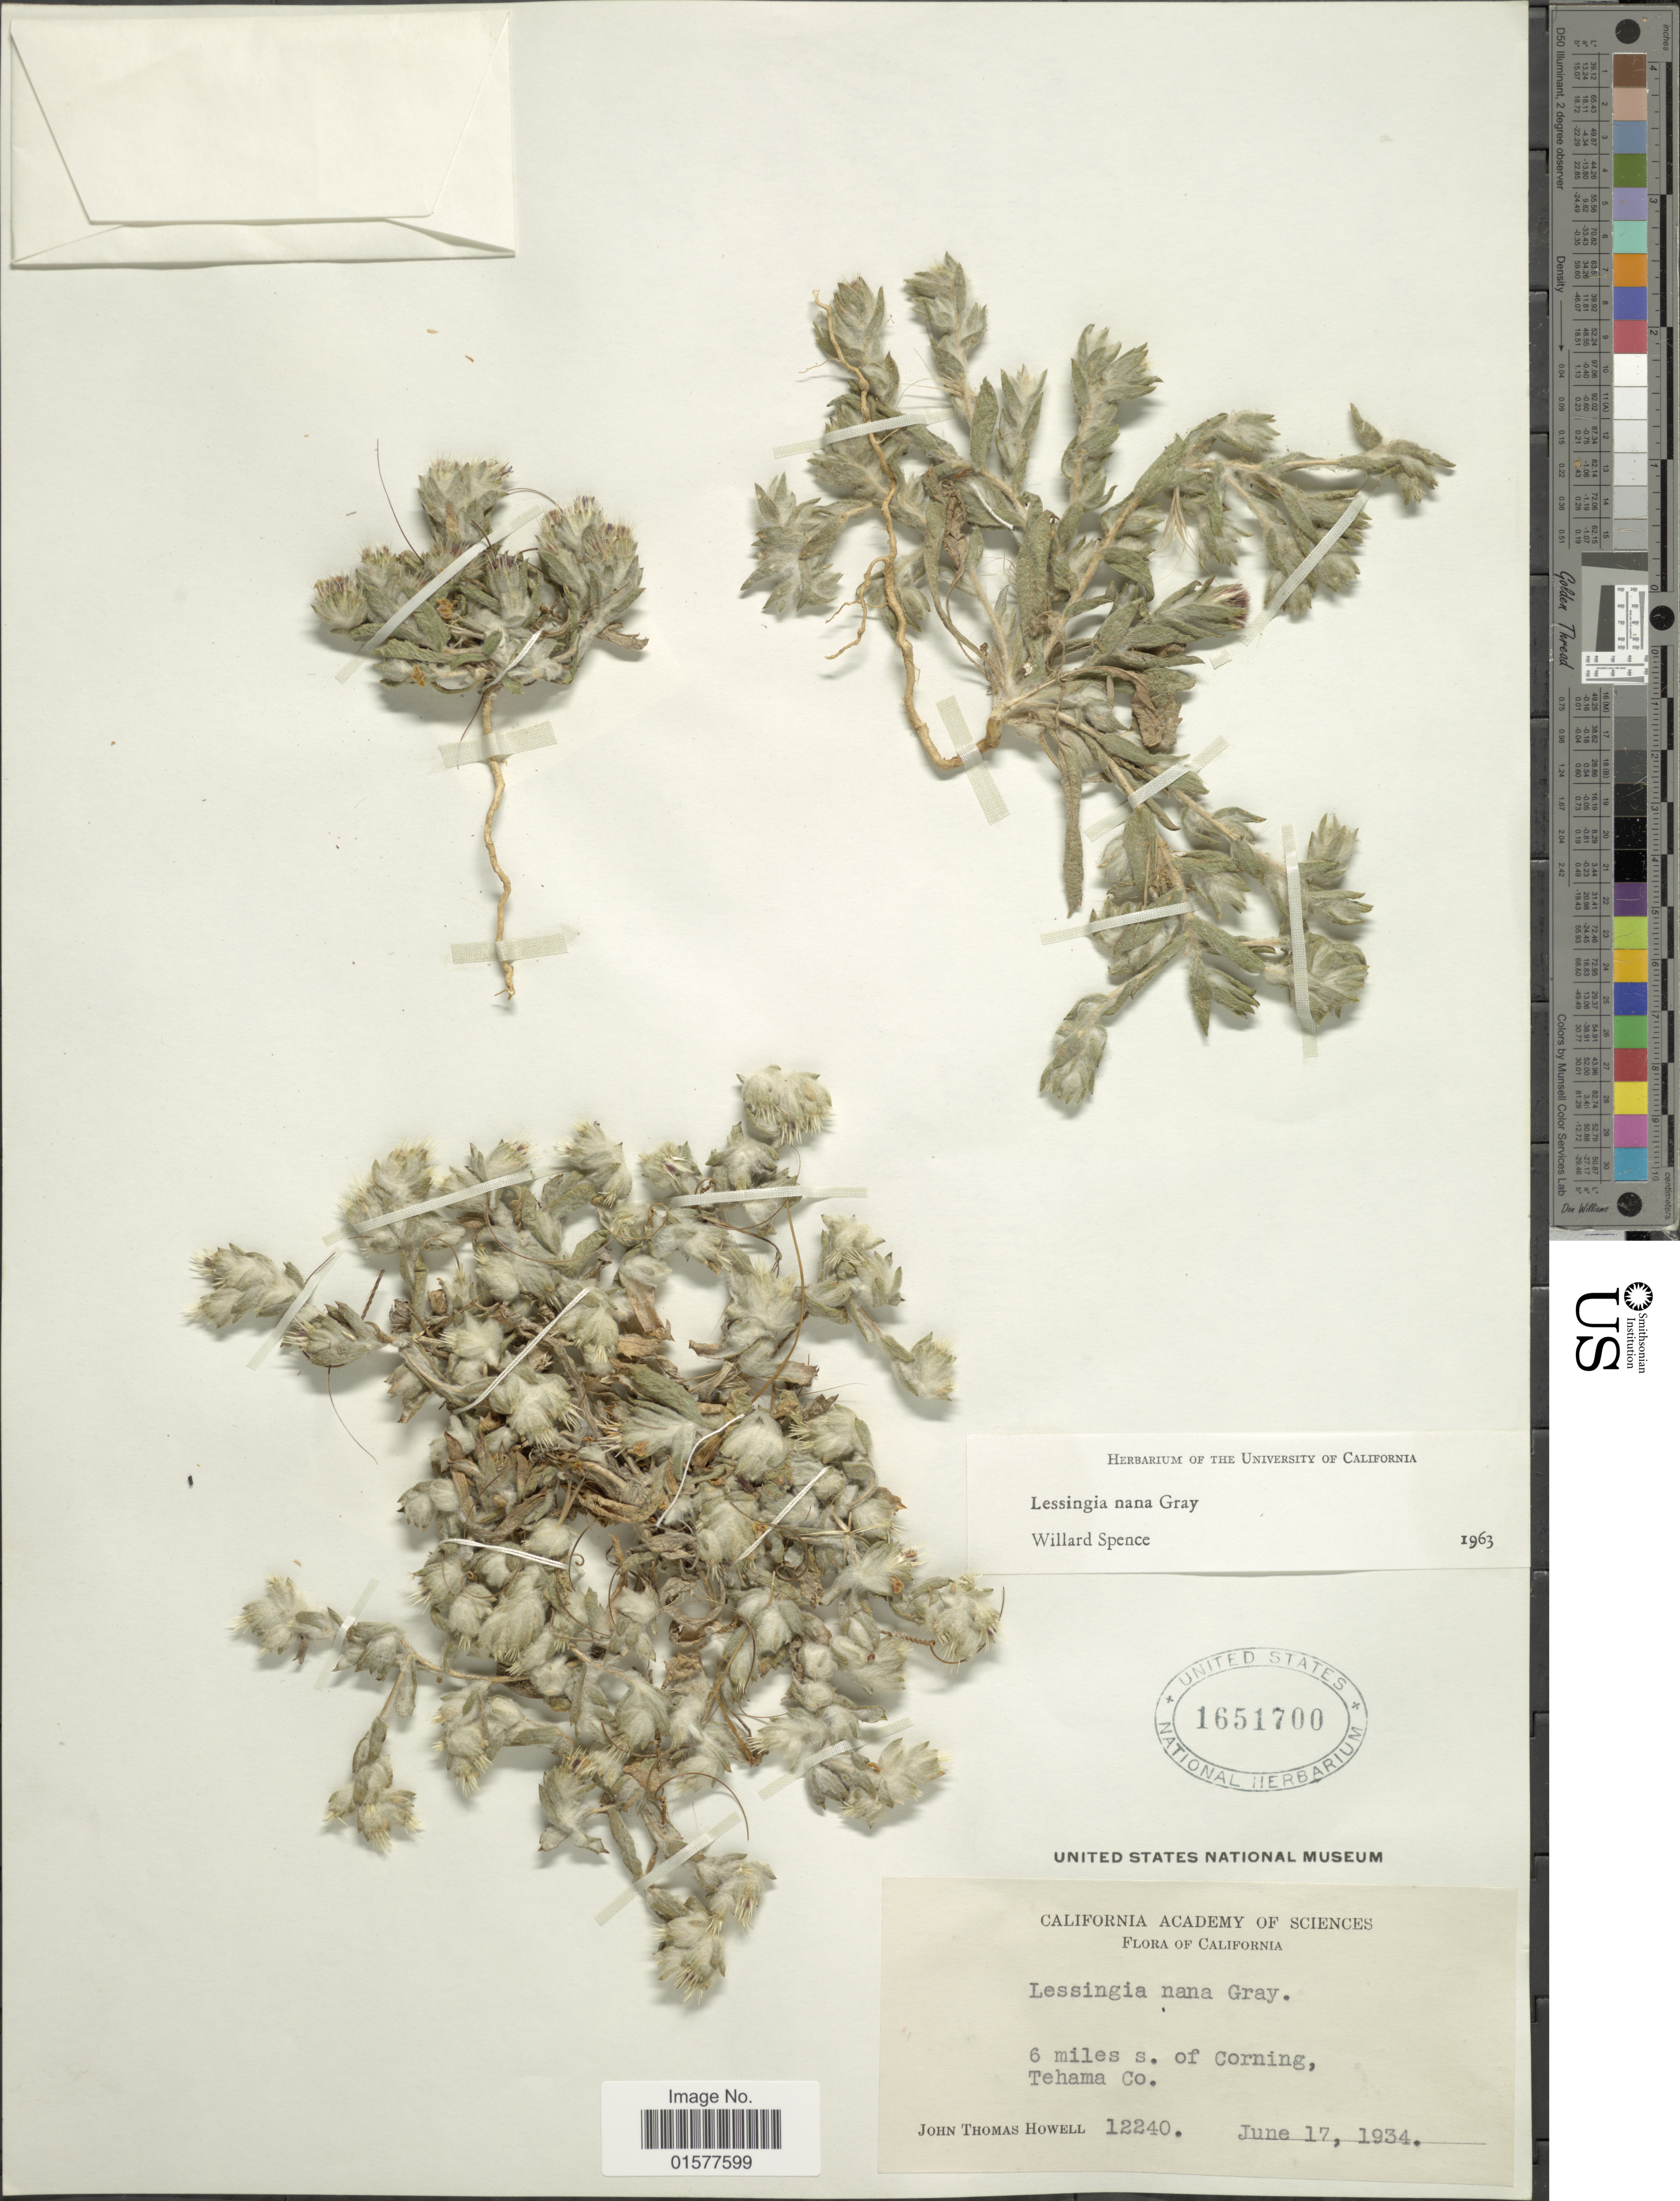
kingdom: Plantae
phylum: Tracheophyta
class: Magnoliopsida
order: Asterales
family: Asteraceae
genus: Lessingia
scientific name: Lessingia nana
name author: A. Gray in Benth.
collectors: J. T. Howell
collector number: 12240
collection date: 1934-06-17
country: United States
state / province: California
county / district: Tehama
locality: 6 miles s. of Corning, Tehama Co.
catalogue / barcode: US 1651700